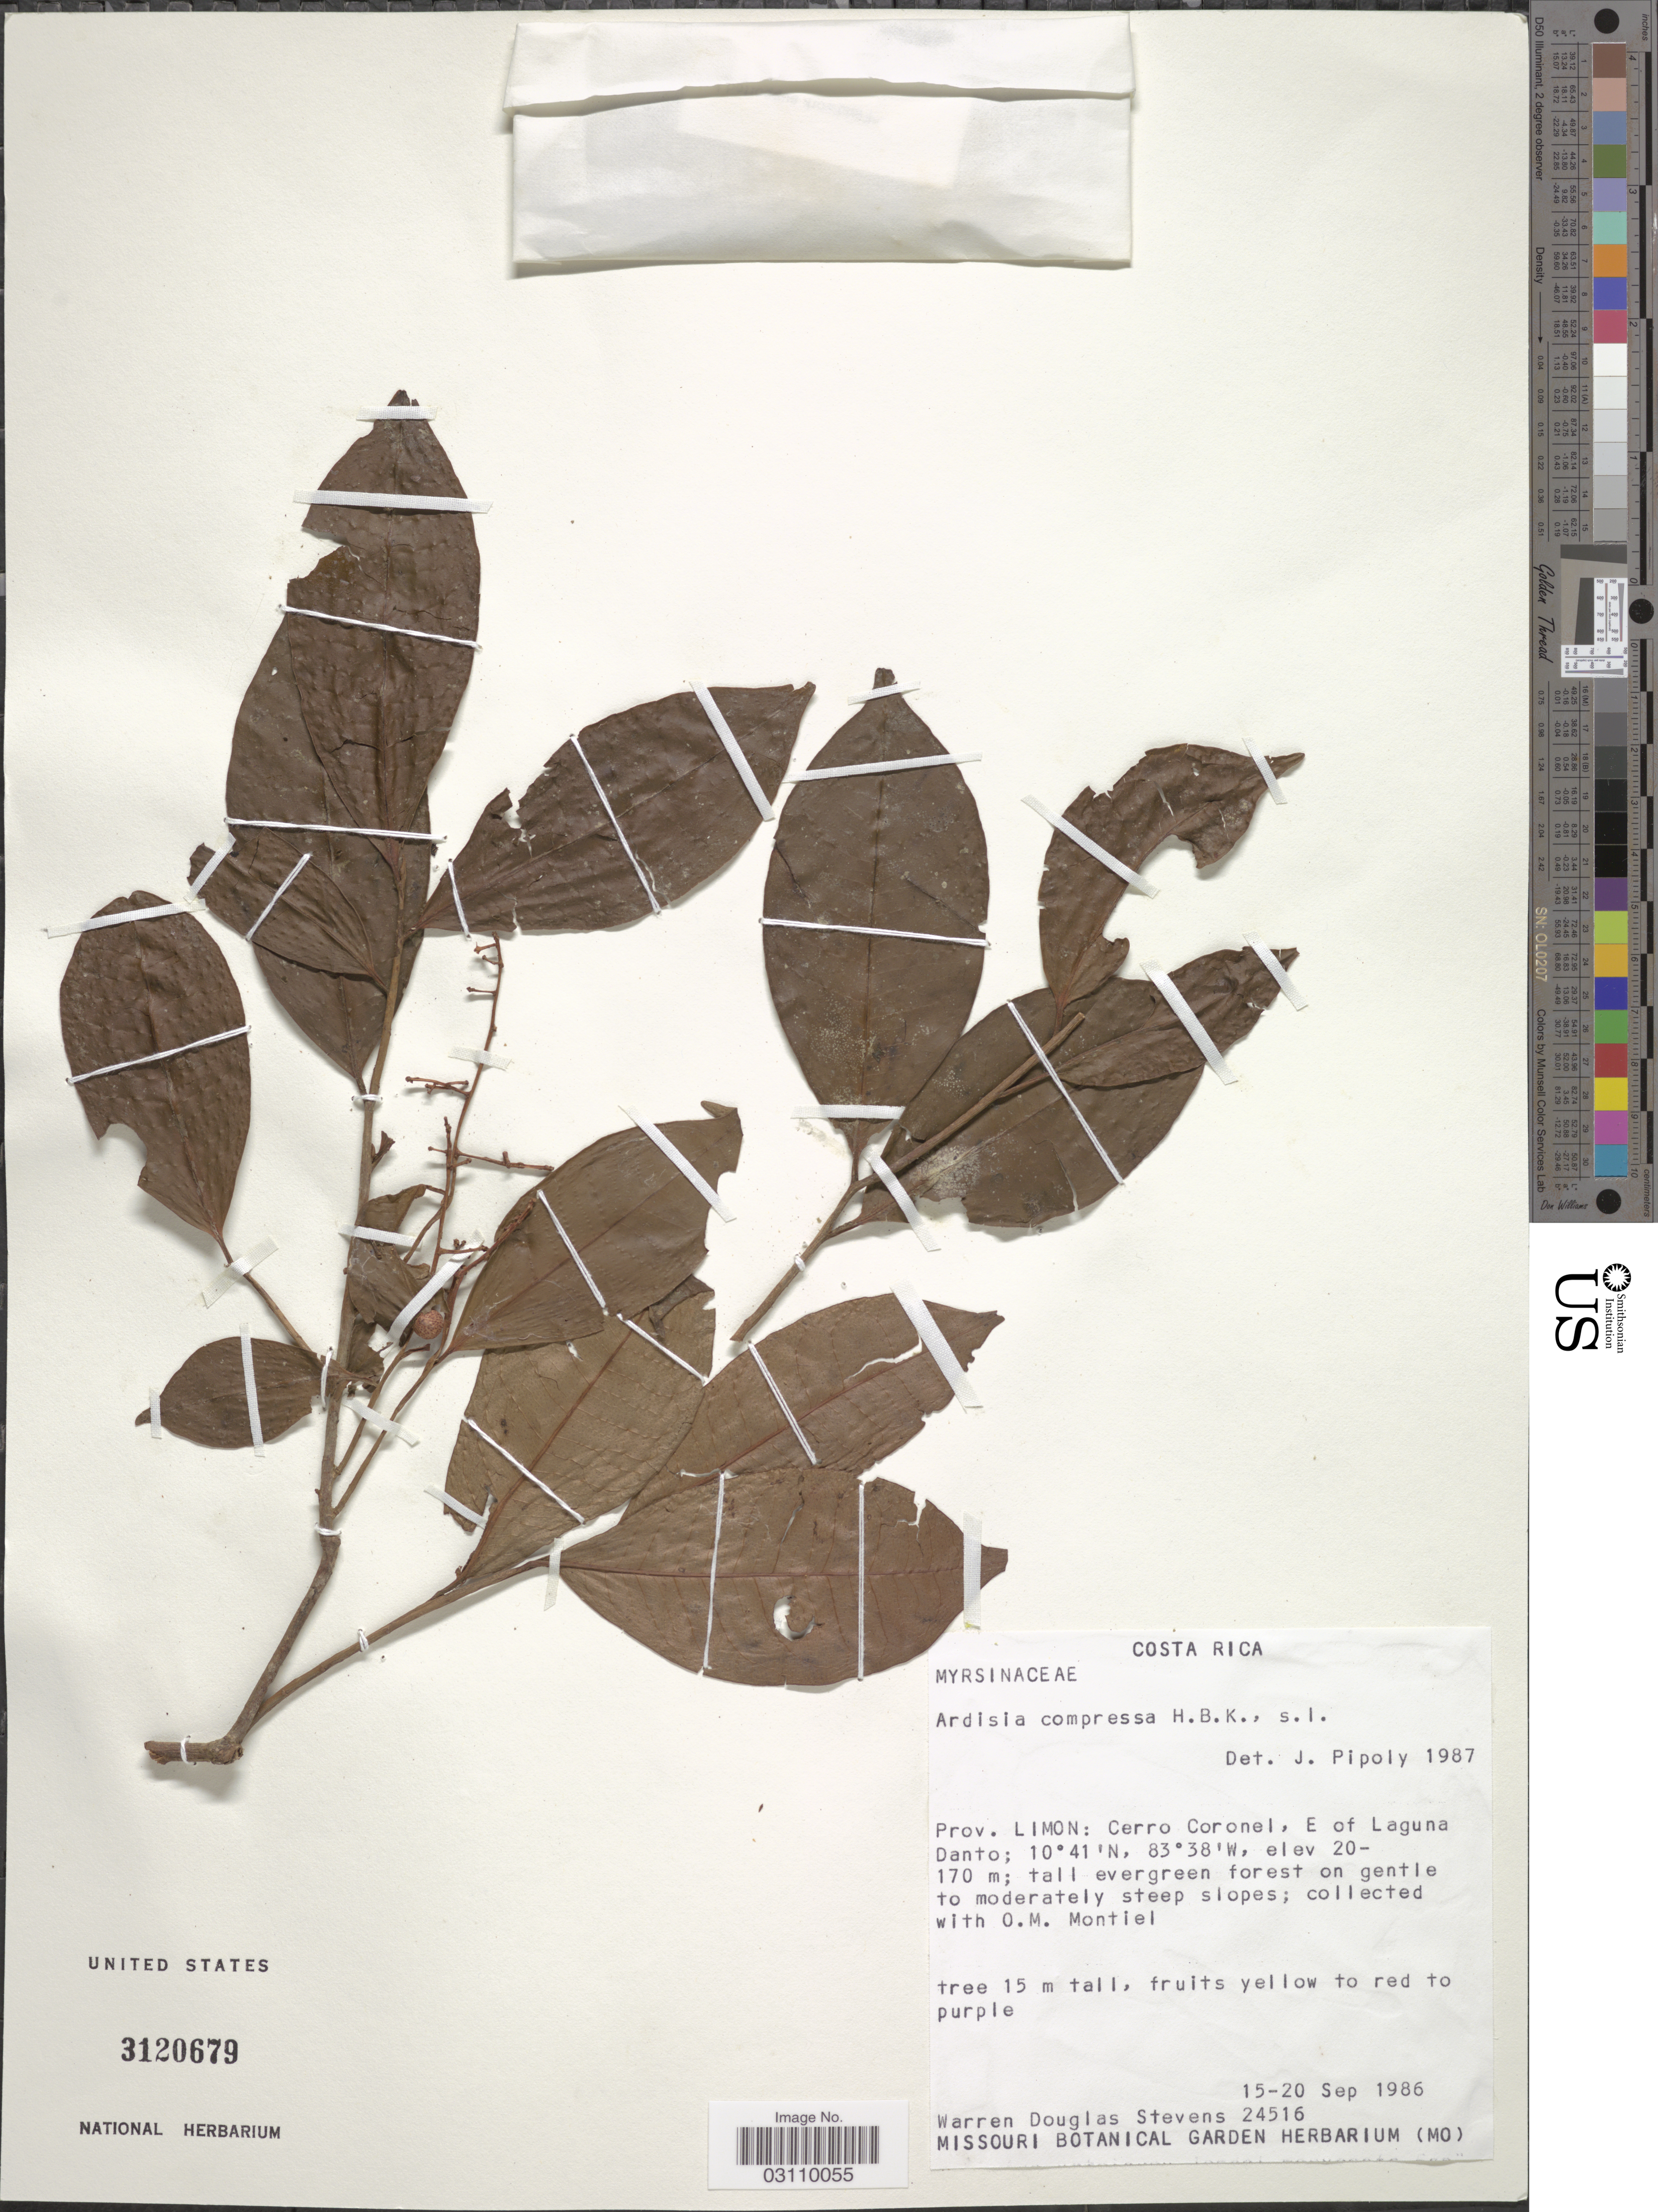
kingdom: Plantae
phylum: Tracheophyta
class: Magnoliopsida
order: Ericales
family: Primulaceae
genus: Ardisia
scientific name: Ardisia compressa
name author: Kunth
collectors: W. D. Stevens & O. Montiel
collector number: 24516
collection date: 1986-09-15/1986-09-20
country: Costa Rica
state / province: Limón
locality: Cerro Coronel, E of Laguna Danto.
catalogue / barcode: US 3120679